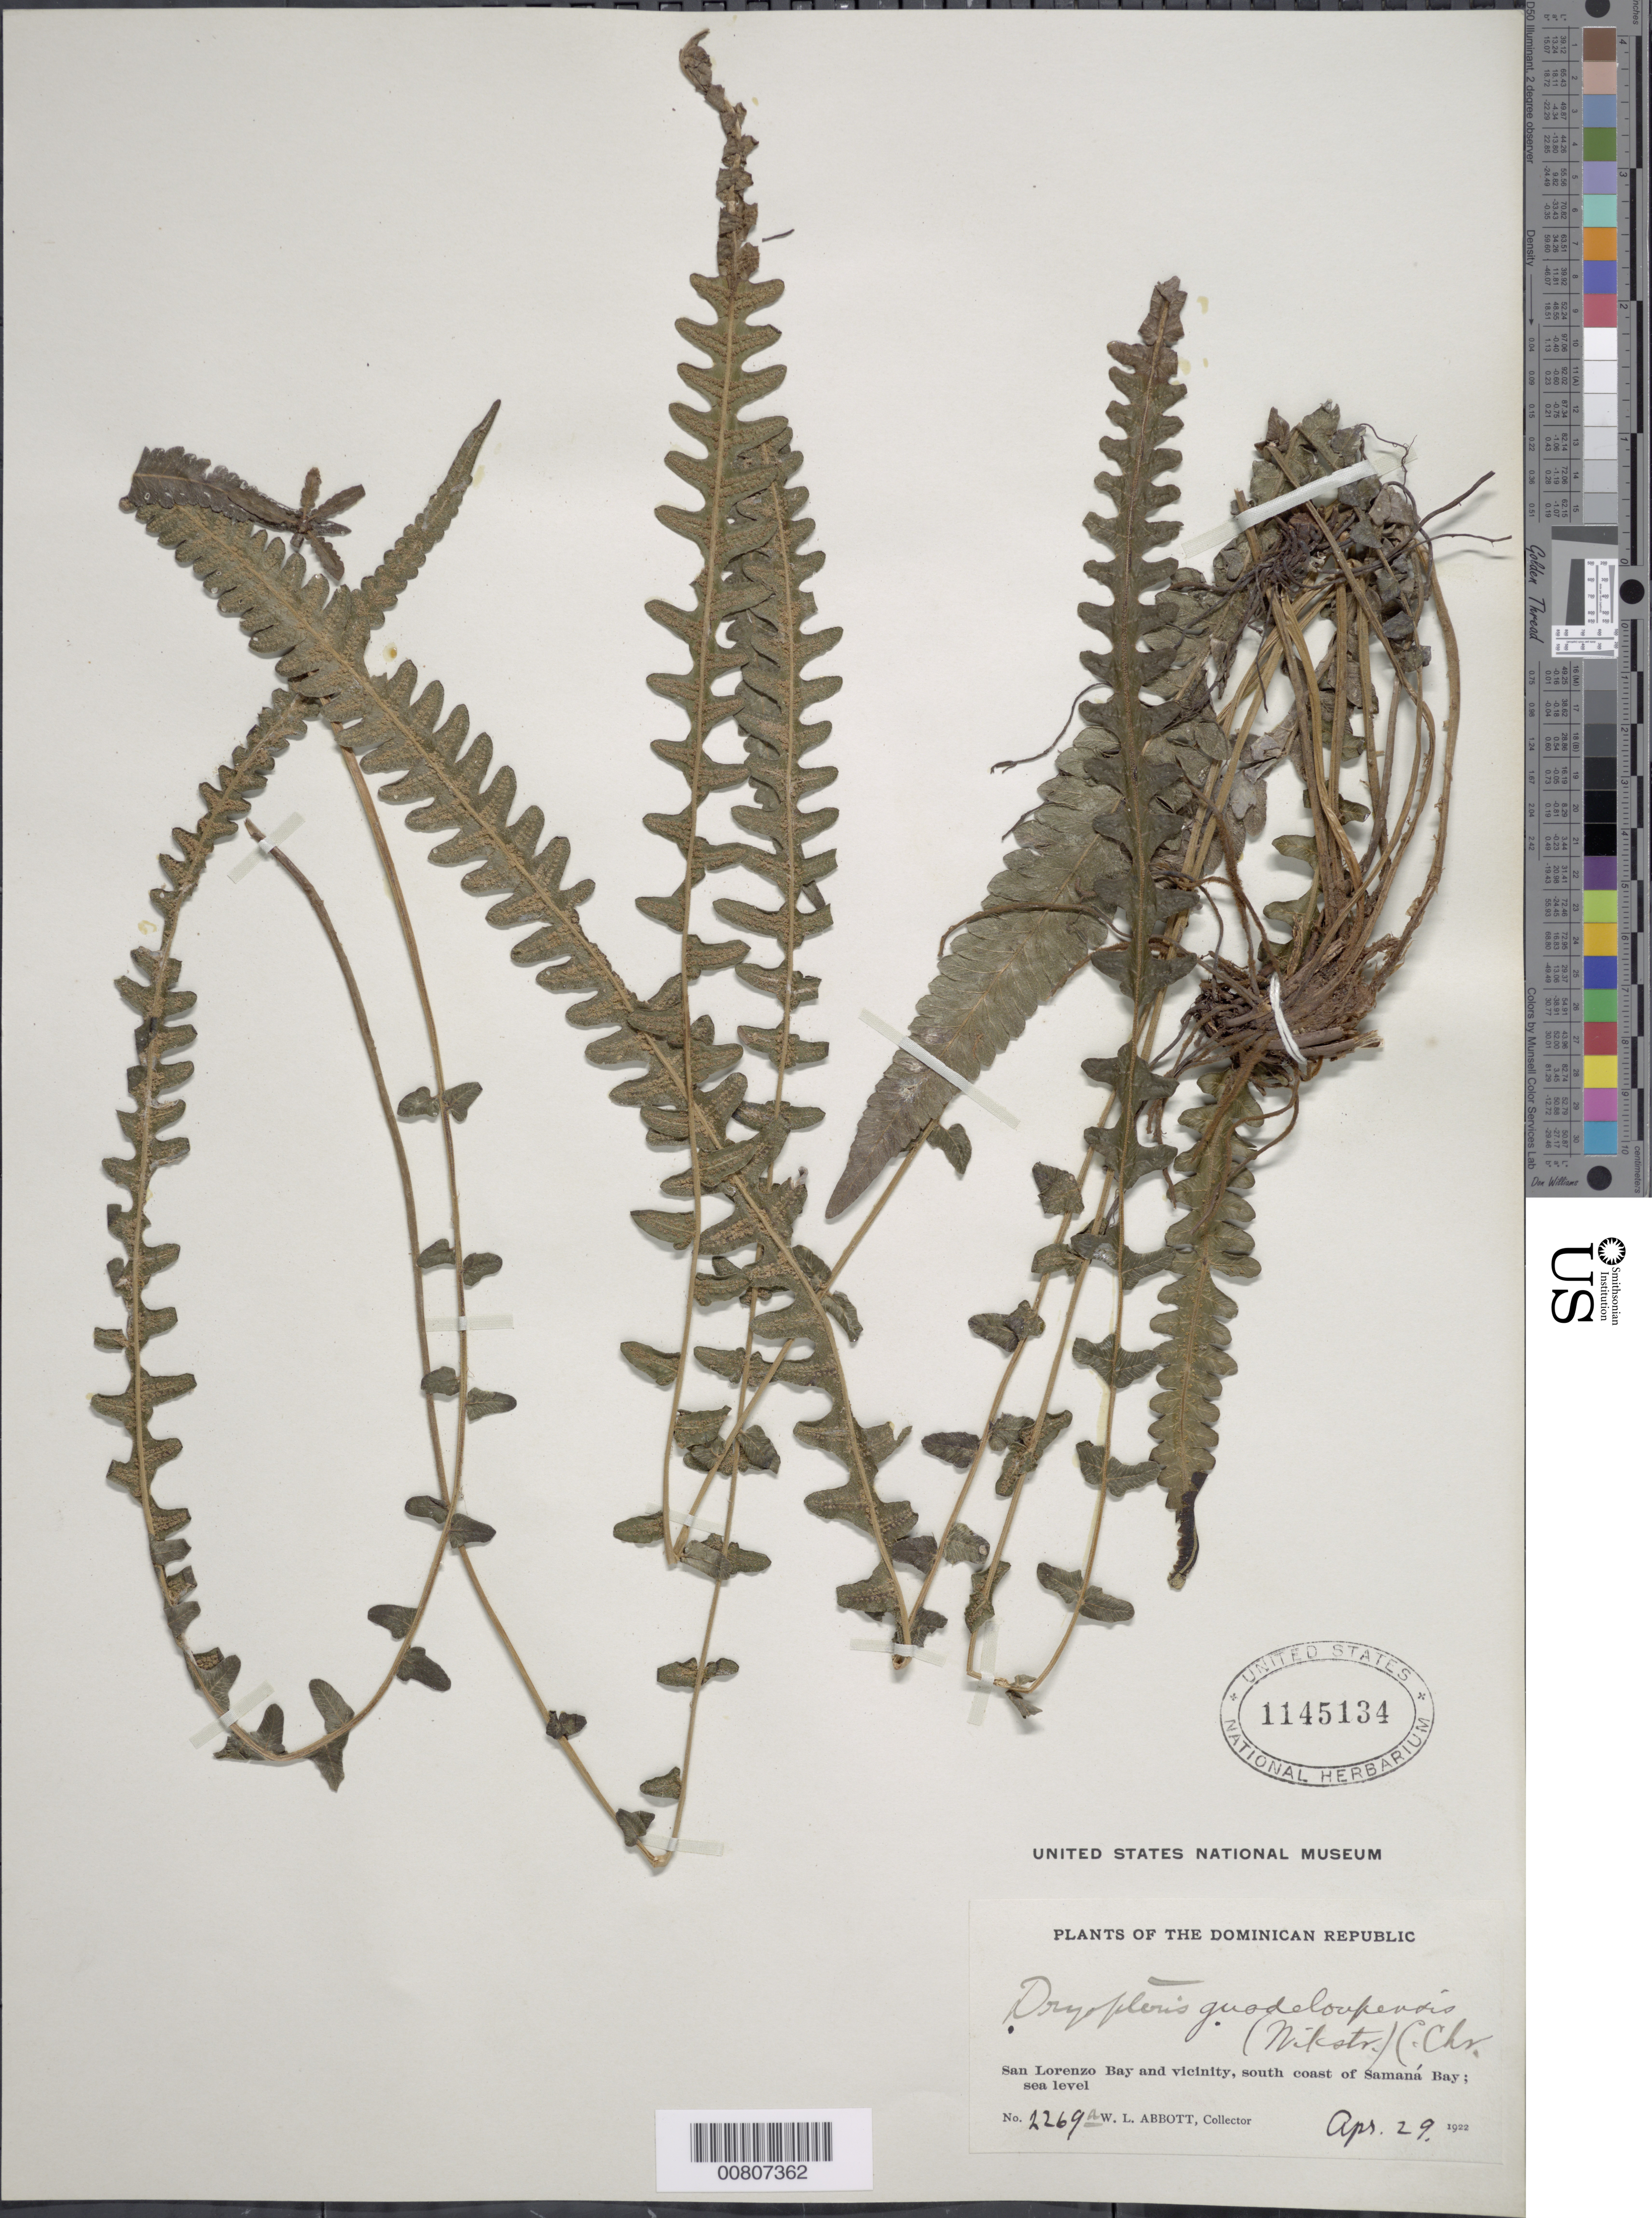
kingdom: Plantae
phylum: Tracheophyta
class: Polypodiopsida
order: Polypodiales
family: Thelypteridaceae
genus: Goniopteris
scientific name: Goniopteris guadelupensis (Wikstr.) comb. nov., ined 2015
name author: (Wikstr.)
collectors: W. L. Abbott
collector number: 2269a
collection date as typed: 29 Apr 1922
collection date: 1922-04-29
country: Dominican Republic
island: Hispaniola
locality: San Lorenzo Bay and vicinity, S coast of Samaná Bay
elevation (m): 0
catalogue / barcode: US 1145134